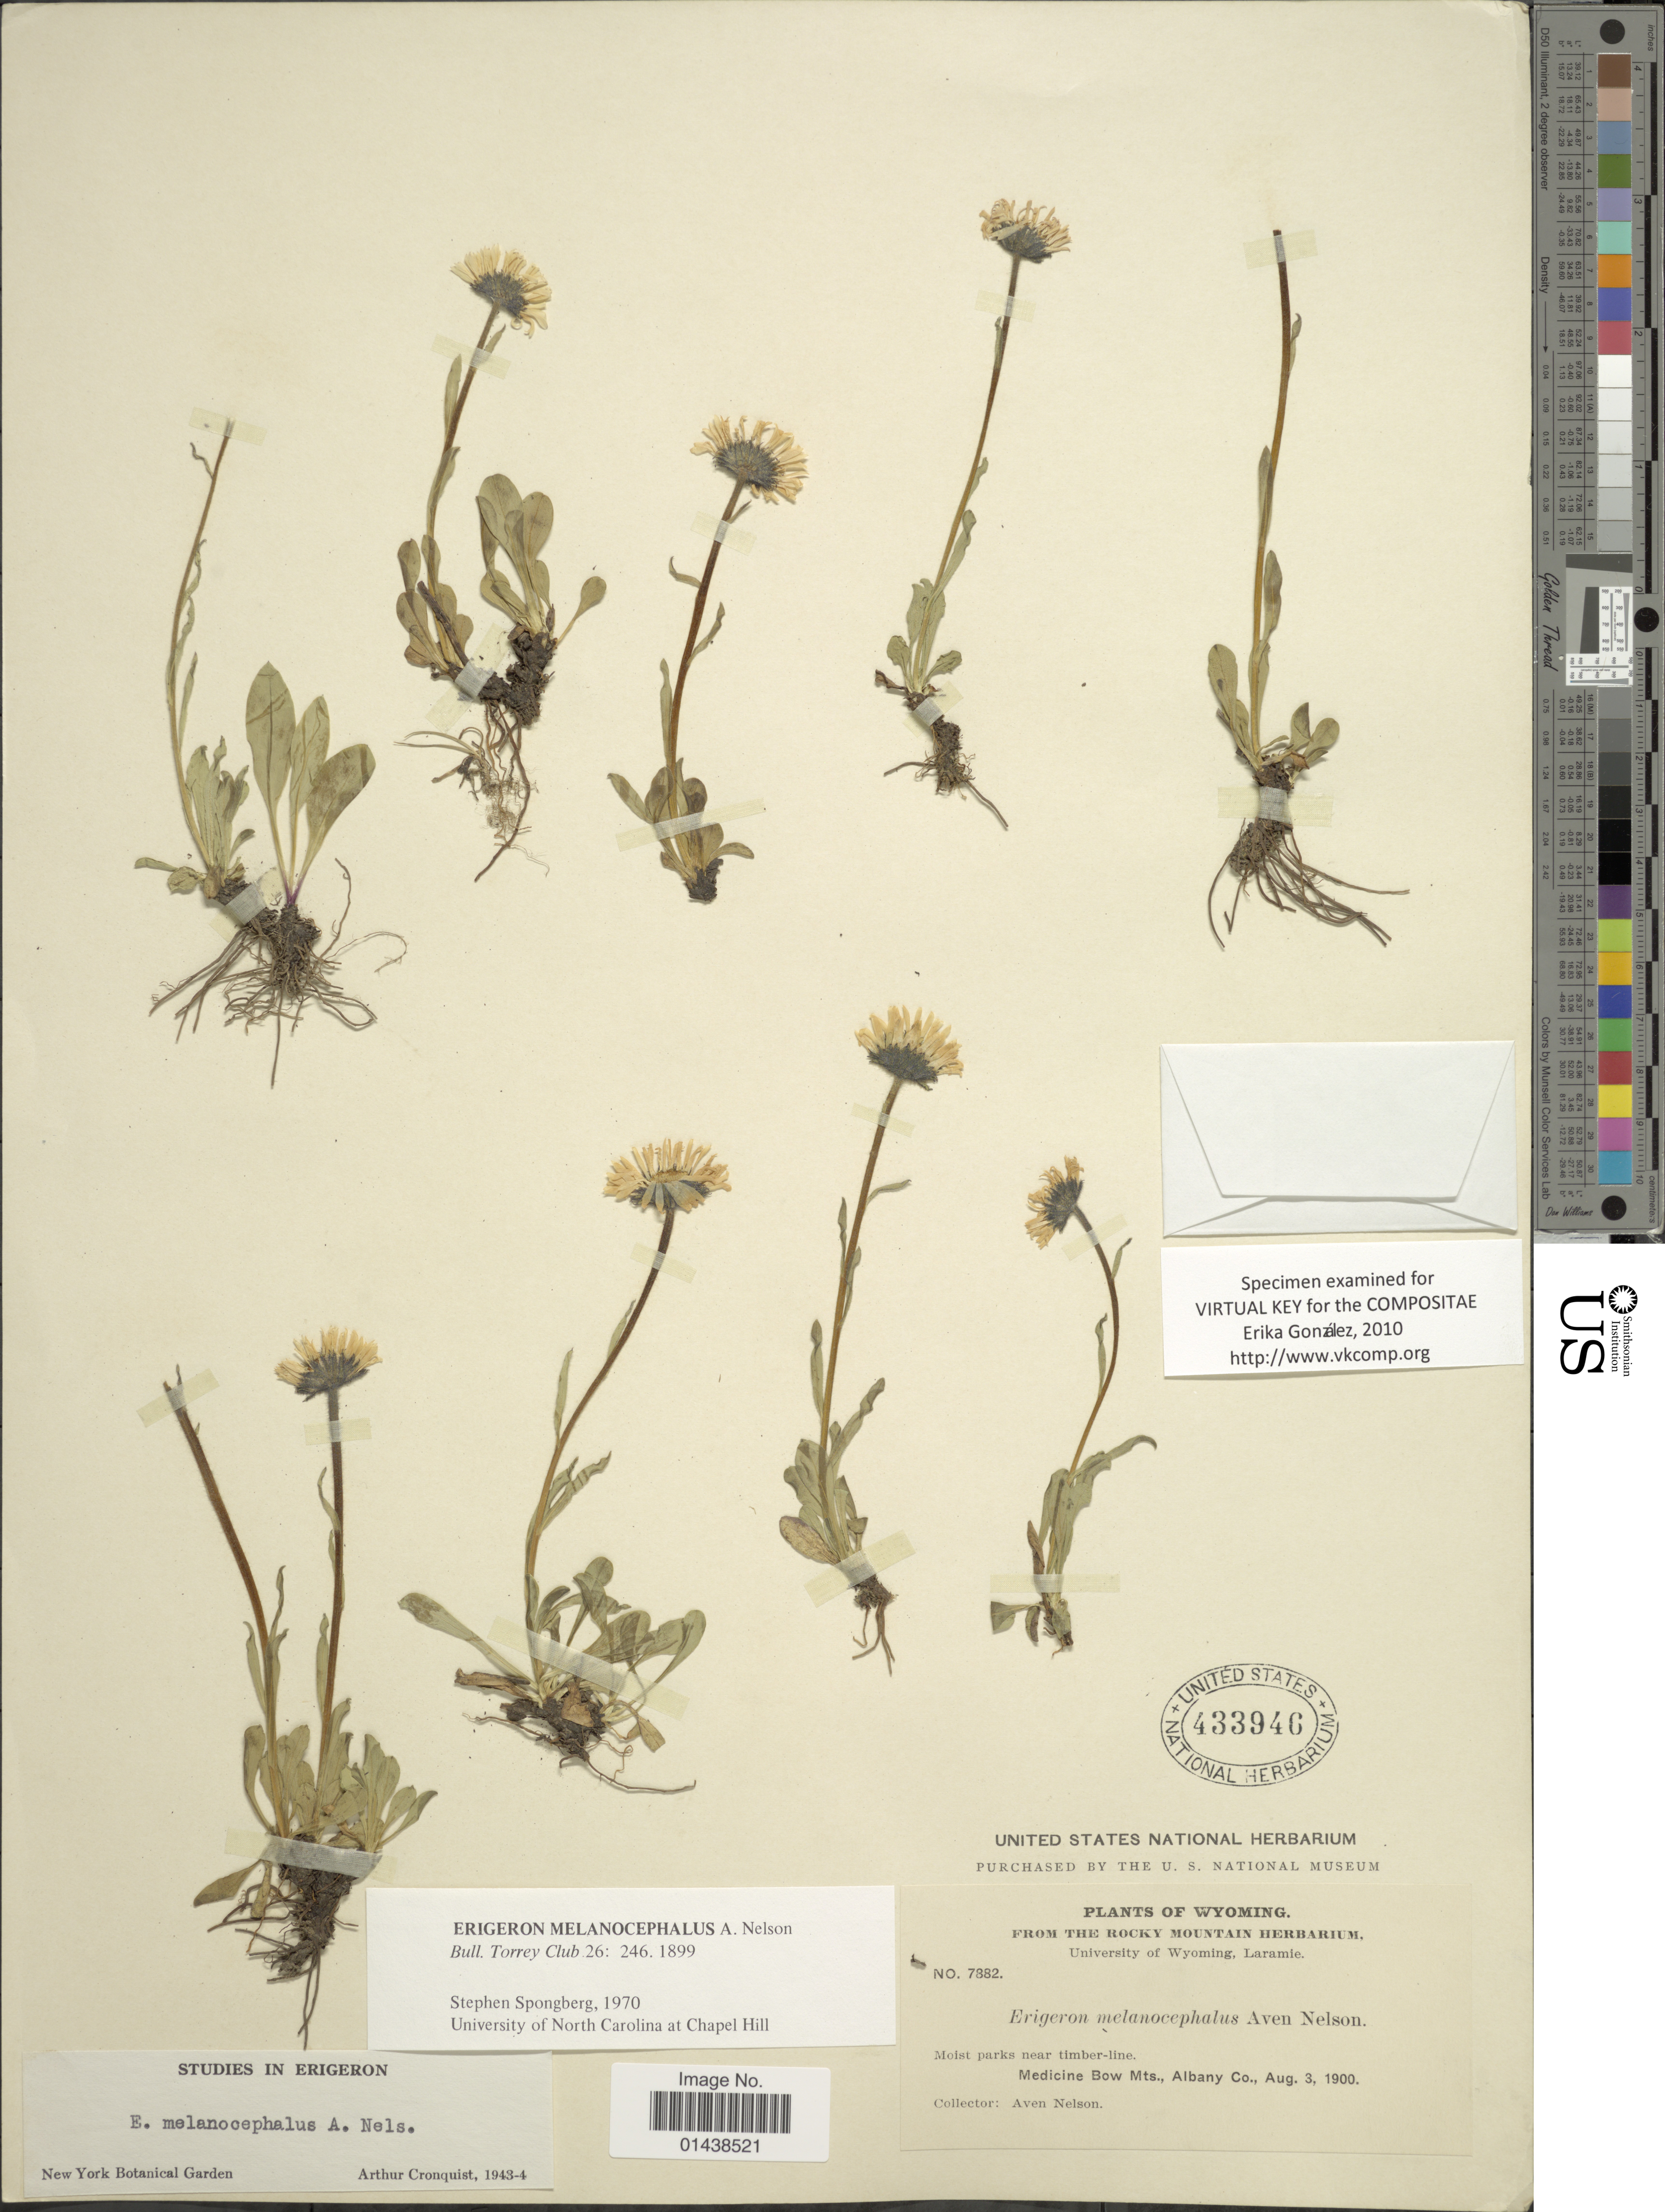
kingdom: Plantae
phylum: Tracheophyta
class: Magnoliopsida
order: Asterales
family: Asteraceae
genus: Erigeron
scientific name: Erigeron melanocephalus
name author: (A. Nelson) A. Nelson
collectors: A. Nelson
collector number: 7882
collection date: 1900-08-03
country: United States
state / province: Wyoming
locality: Medicine Bow Mts., Albany Co.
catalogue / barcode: US 433946